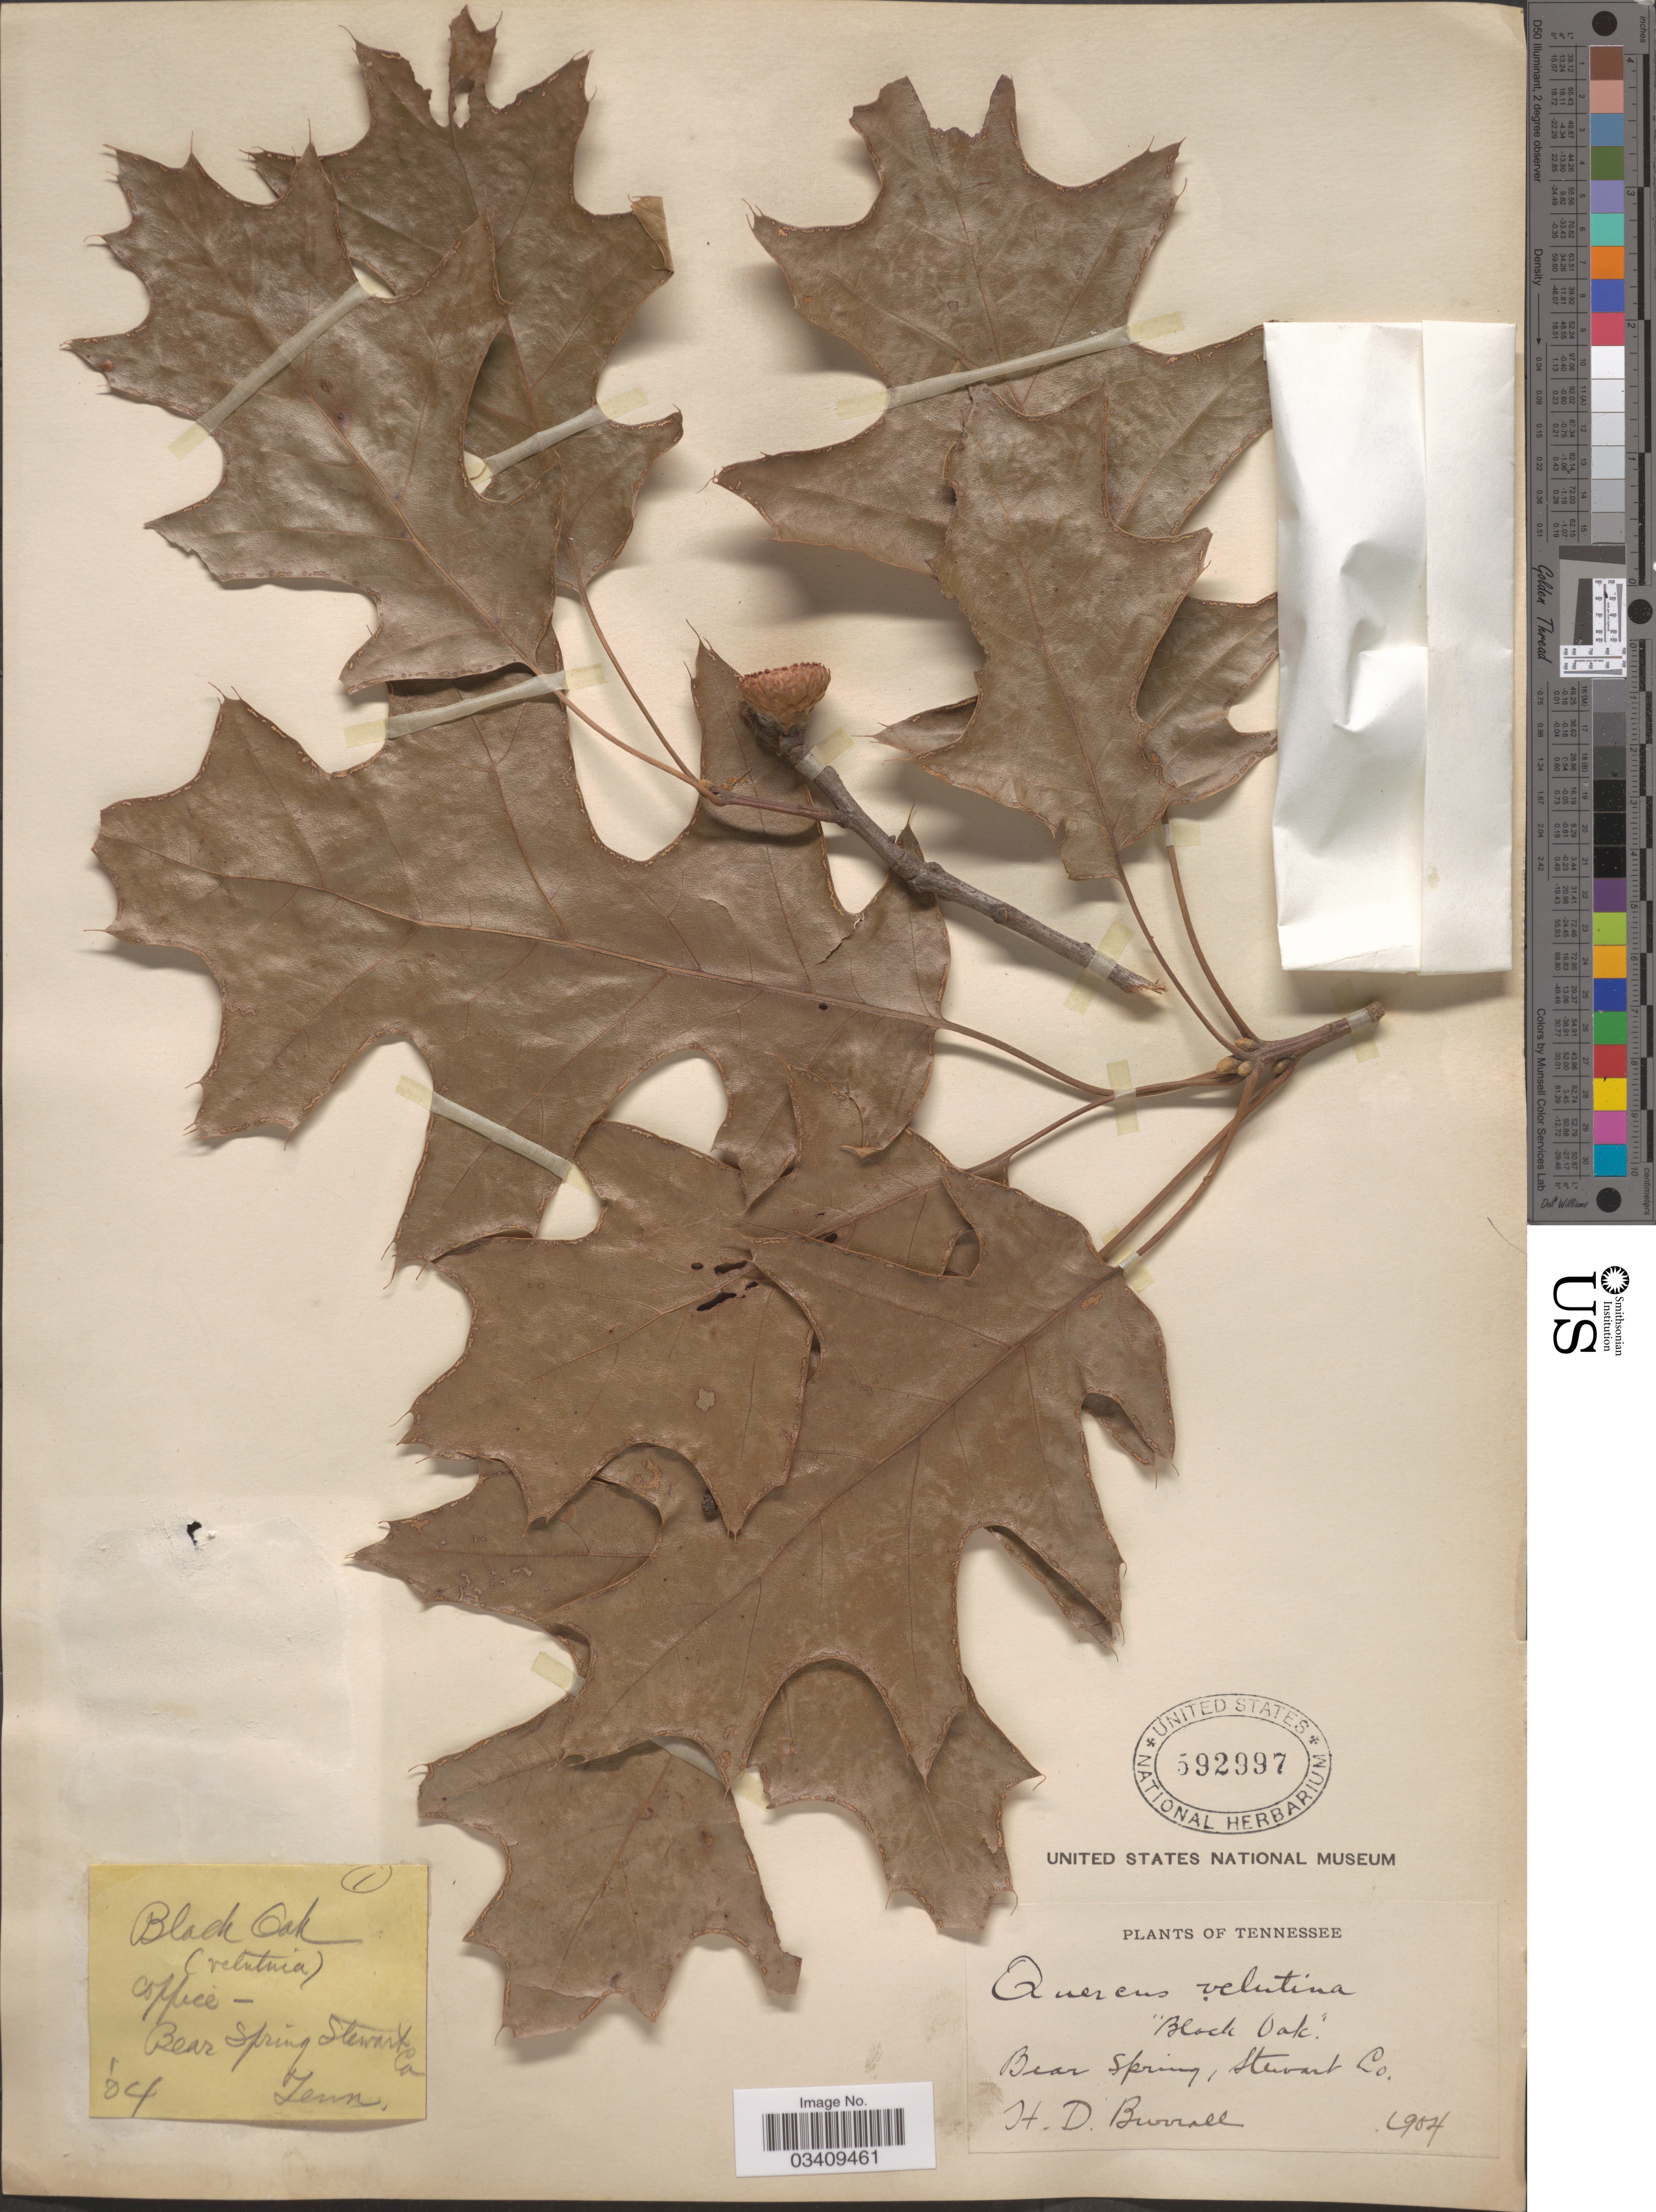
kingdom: Plantae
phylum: Tracheophyta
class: Magnoliopsida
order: Fagales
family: Fagaceae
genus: Quercus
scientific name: Quercus velutina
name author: Lam.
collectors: H. Burrall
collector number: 1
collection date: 1904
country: United States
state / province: Tennessee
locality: Bear Spring, Stewart Co.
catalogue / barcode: US 592997